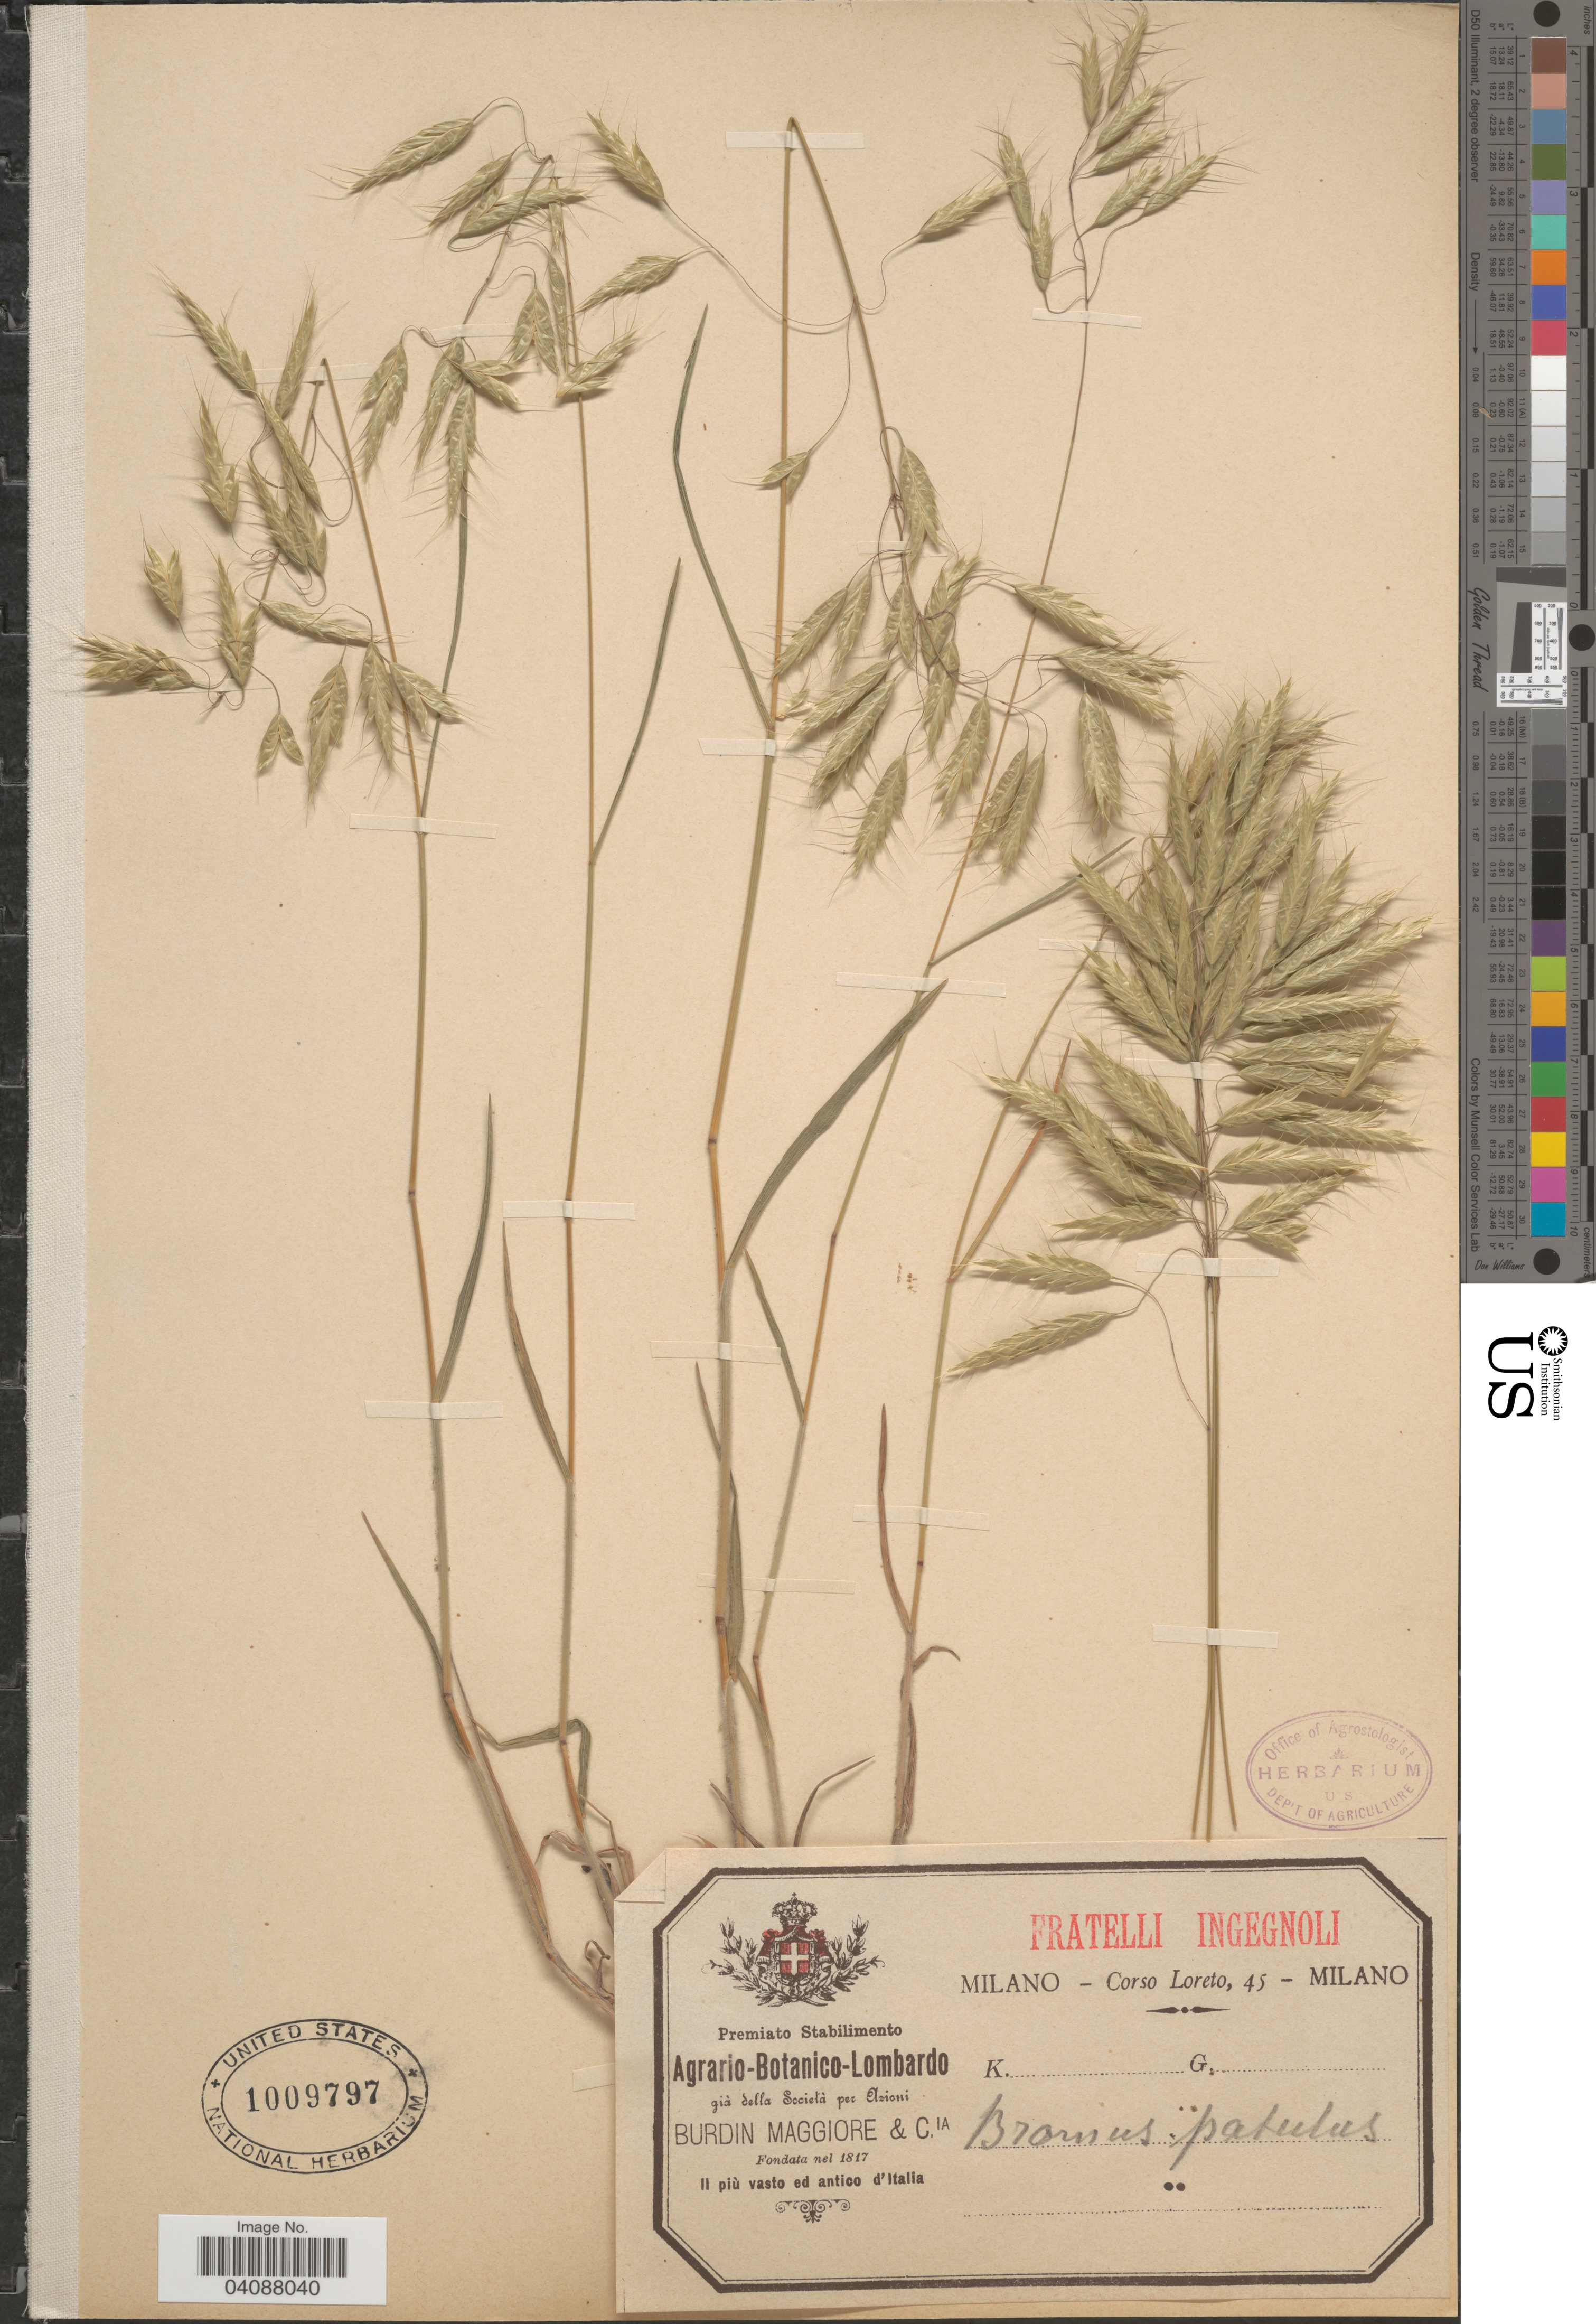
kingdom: Plantae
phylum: Tracheophyta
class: Liliopsida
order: Poales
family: Poaceae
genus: Bromus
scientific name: Bromus japonicus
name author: Houtt.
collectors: Loreto, C.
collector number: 45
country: Italy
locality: Il più vasto ed antico d'Italia.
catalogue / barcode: US 1009797